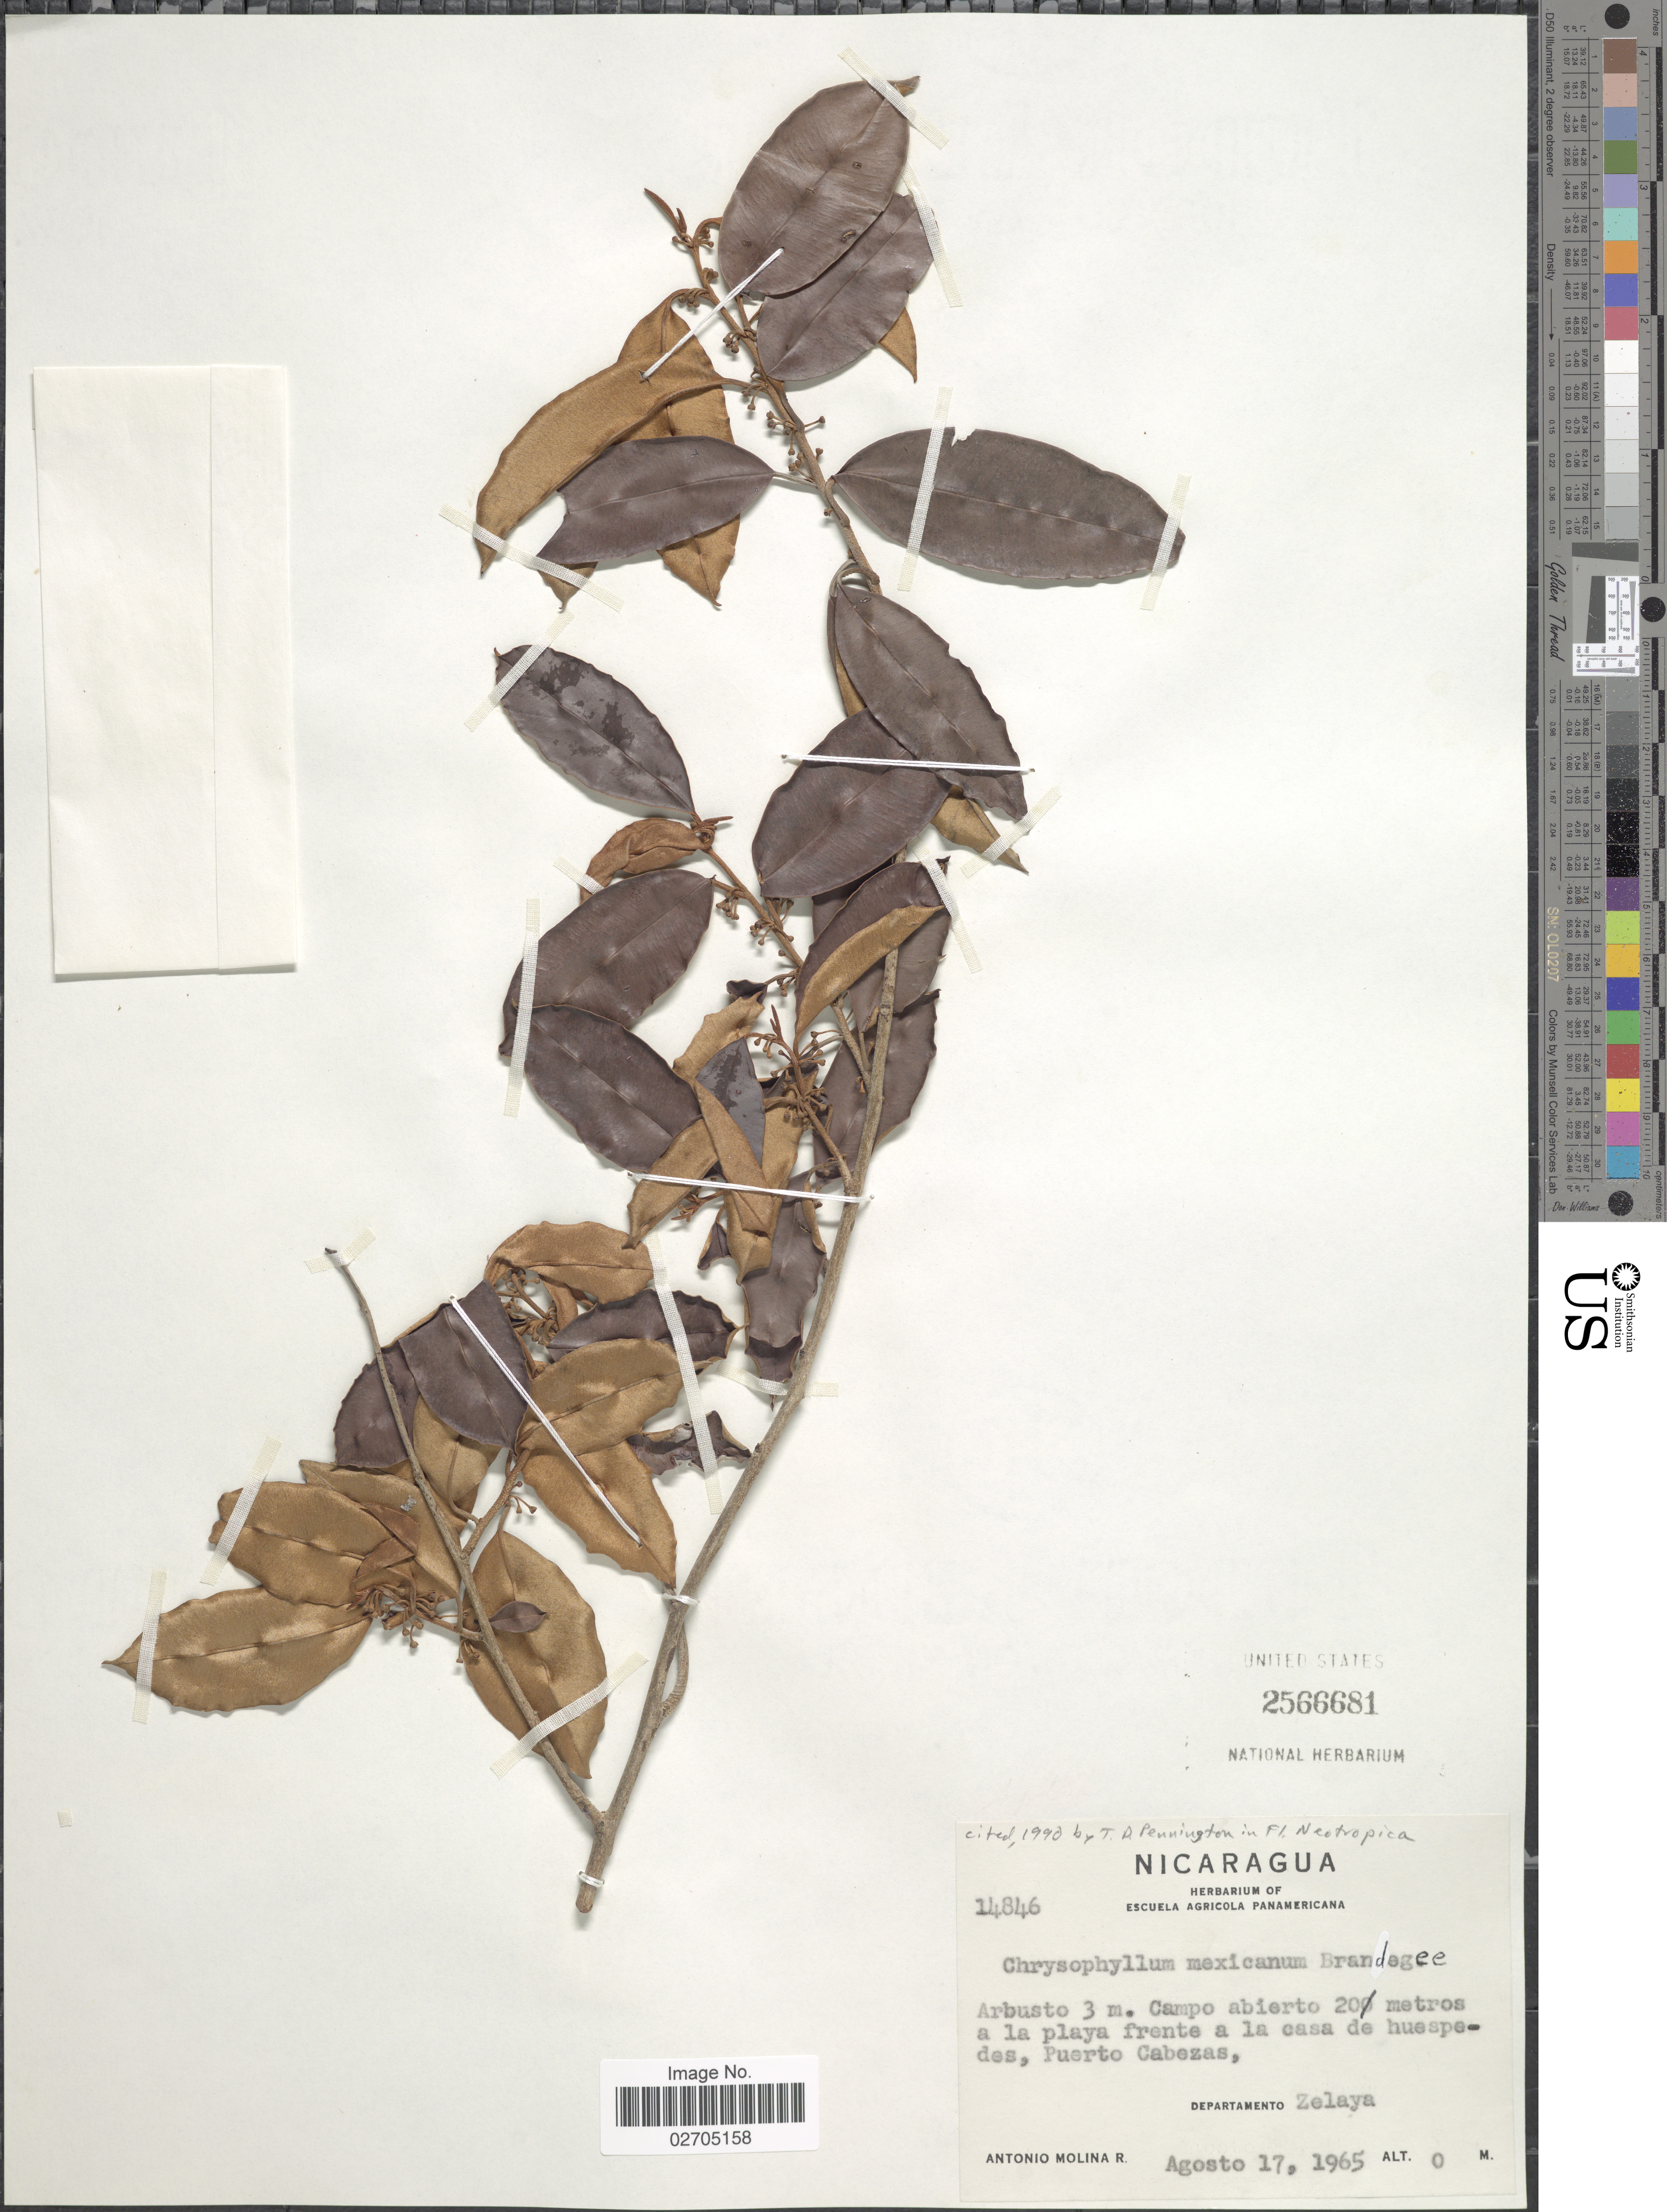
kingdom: Plantae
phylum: Tracheophyta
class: Magnoliopsida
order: Ericales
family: Sapotaceae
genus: Chrysophyllum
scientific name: Chrysophyllum mexicanum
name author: Brandegee ex Standl.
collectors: A. Molina R.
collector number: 14846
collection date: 1965-08-17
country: Nicaragua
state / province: Atlantico Norte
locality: Campo abierto 20 metros a la playa frente a la casa de huespedes, Puerto Cabezas, Departamento Zelaya.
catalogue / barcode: US 2566681